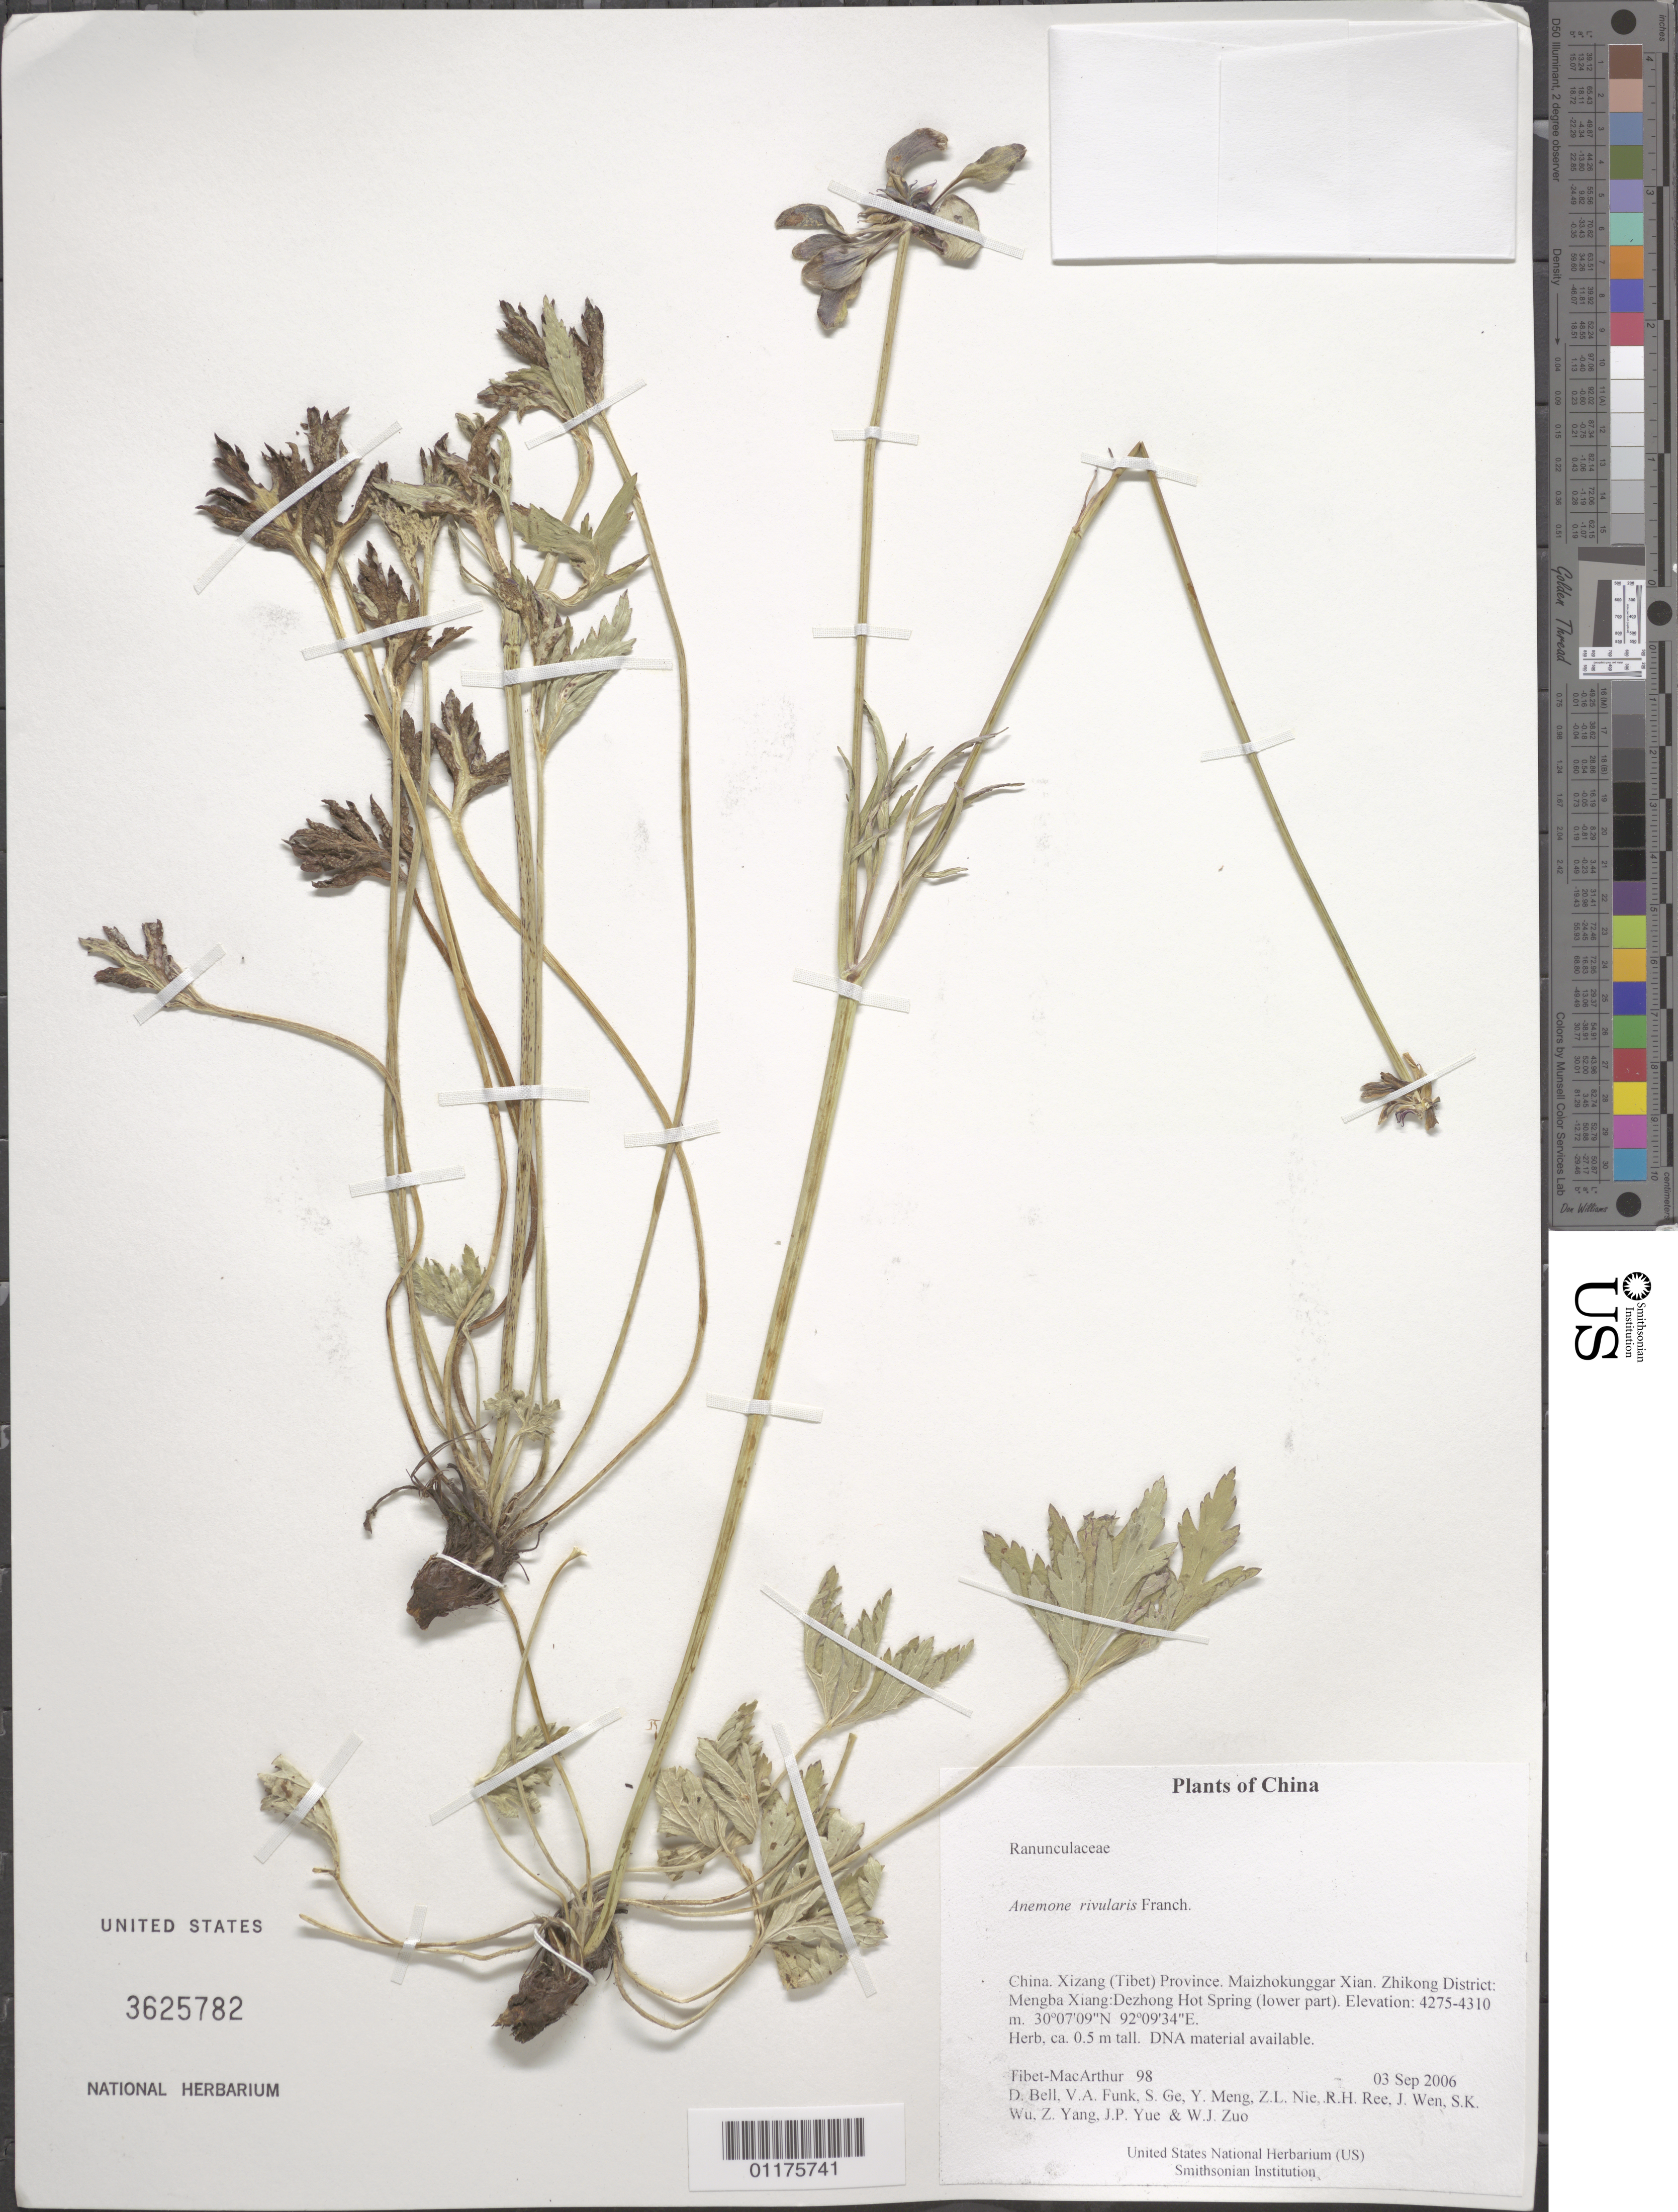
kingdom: Plantae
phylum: Tracheophyta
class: Magnoliopsida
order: Ranunculales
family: Ranunculaceae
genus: Anemone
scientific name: Anemone rivularis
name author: Buch.-Ham. ex DC.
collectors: Tibet-MacArthur, D. A. Bell, V. Funk, S. Ge, Y. Meng, Z. Nie, R. Ree, J. Wen, S. K. Wu, Z. Yang, J. Yue & W. Zuo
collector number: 98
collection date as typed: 03 Sep 2006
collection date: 2006-09-03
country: China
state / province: Xizang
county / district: Maizhokunggar Xian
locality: Zhikong District: Mengba Xiang:Dezhong Hot Spring (lower part).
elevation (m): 4275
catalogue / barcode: US 3625782